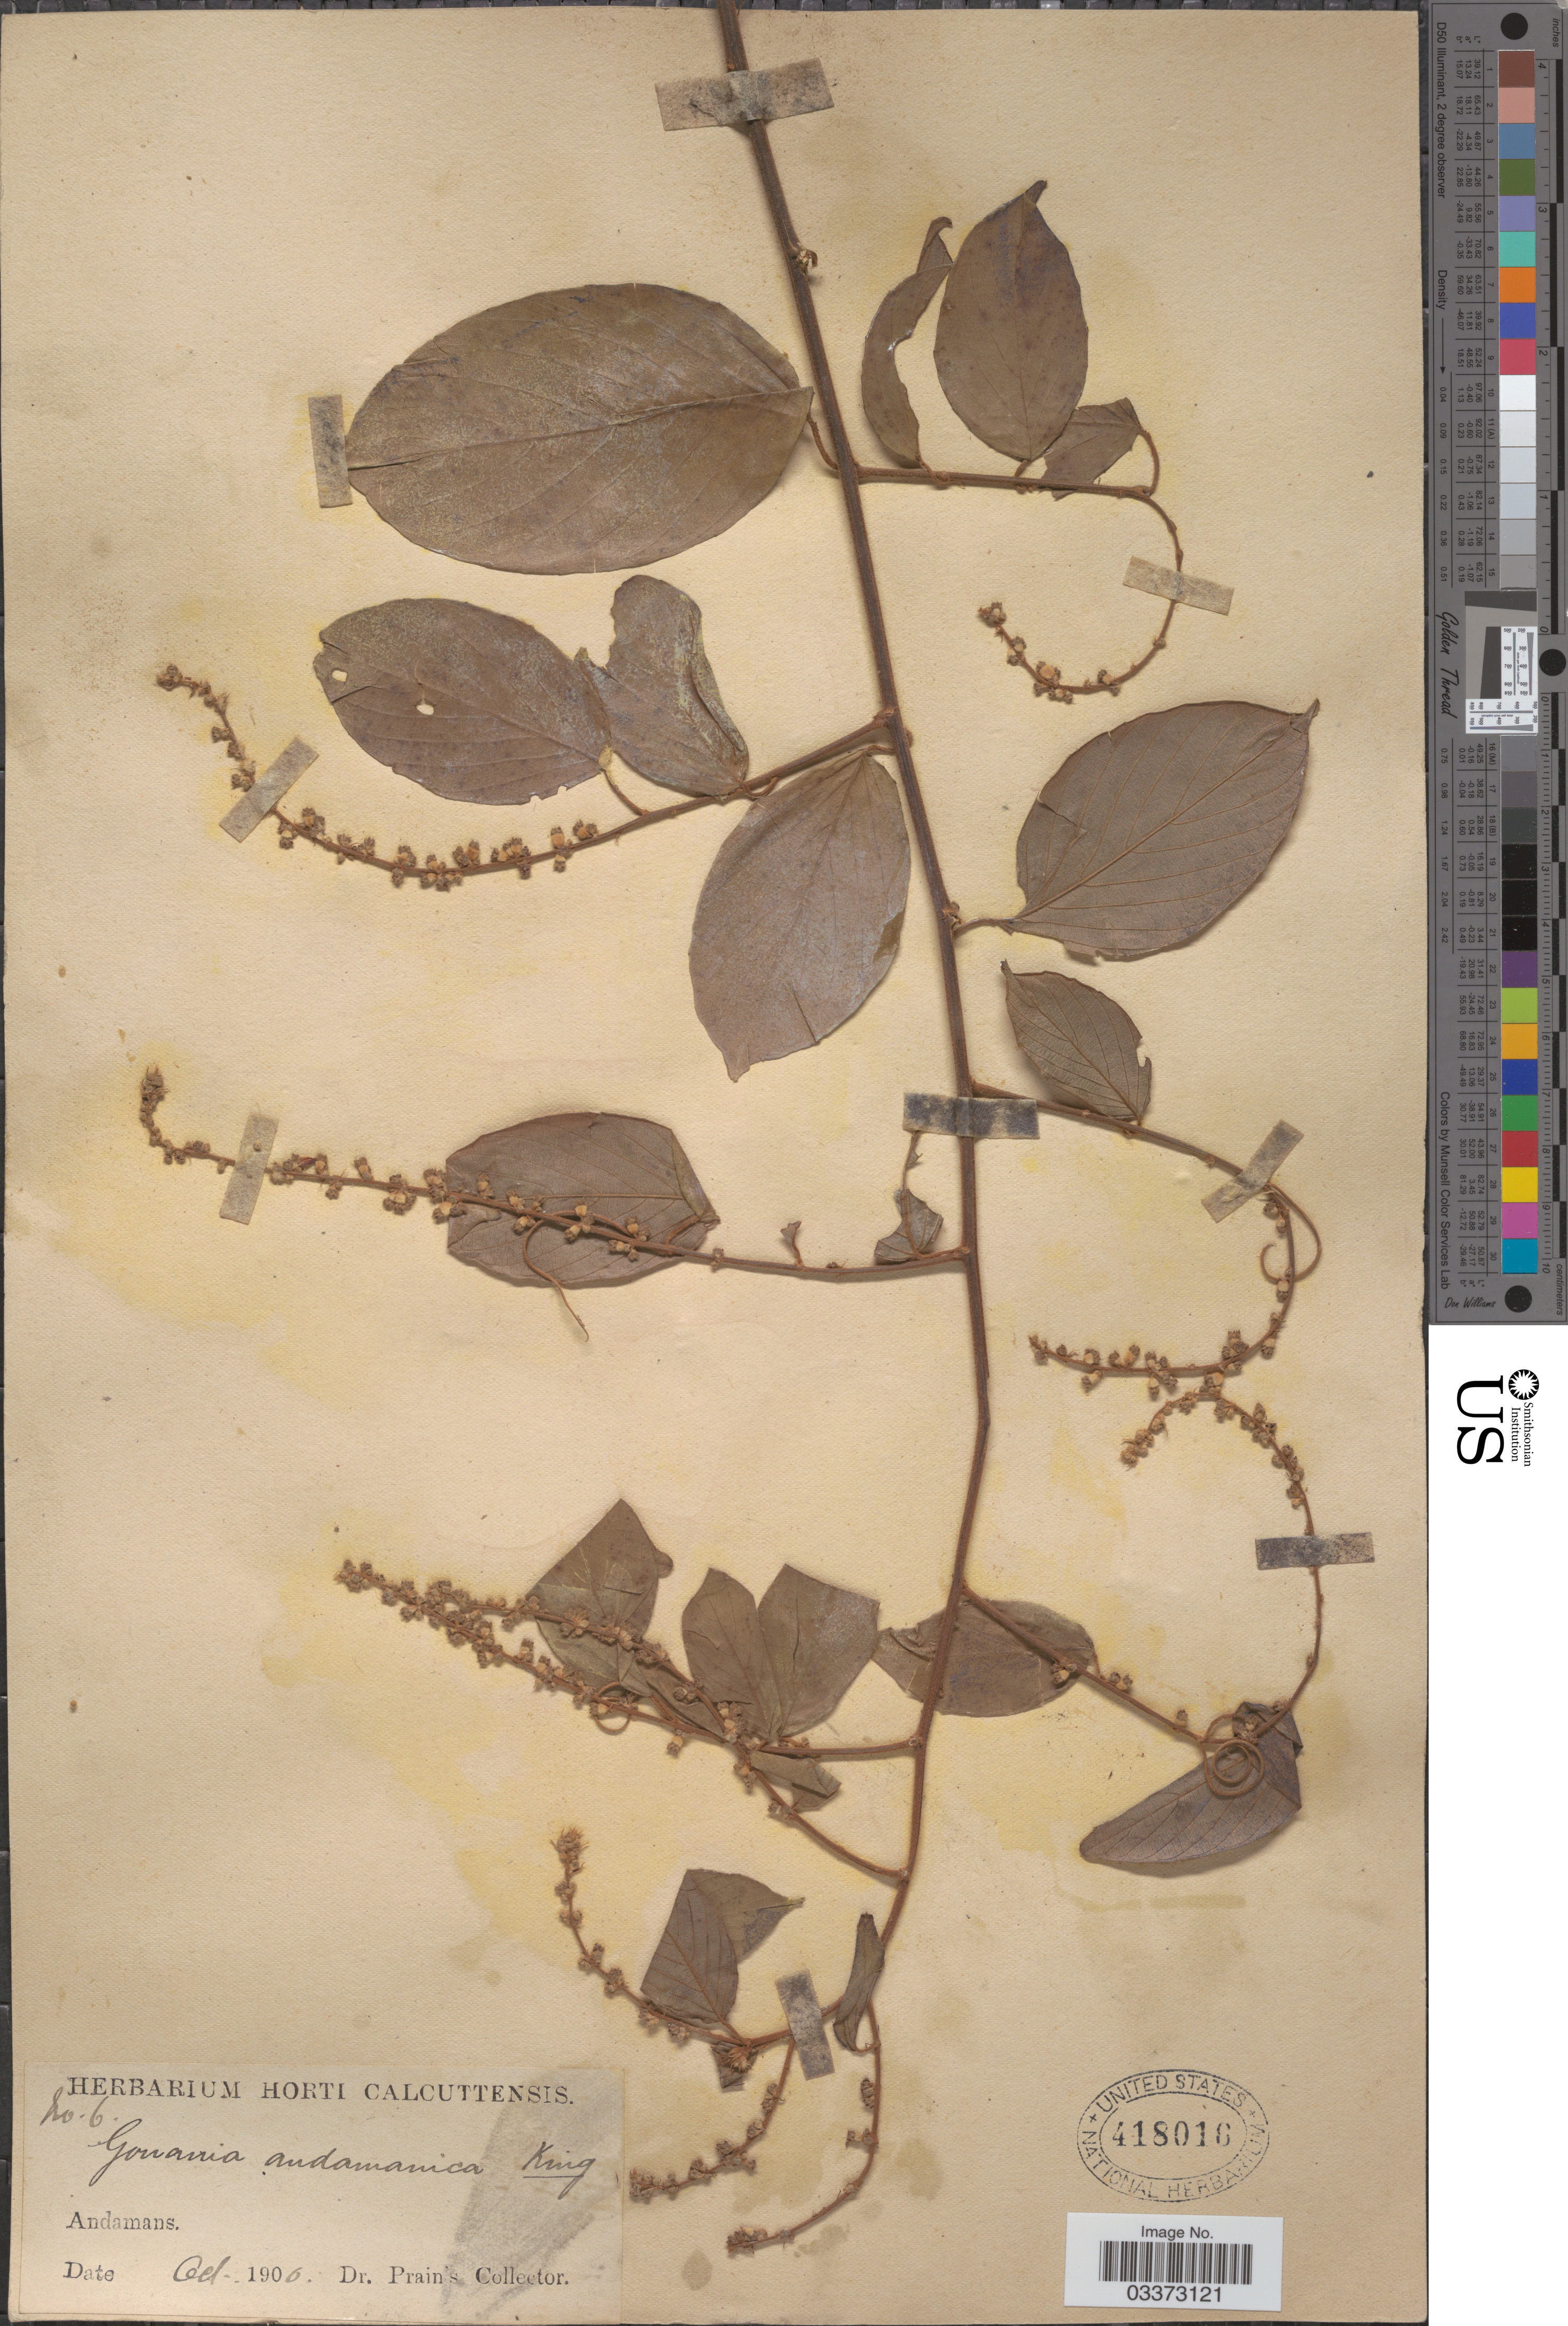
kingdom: Plantae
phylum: Tracheophyta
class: Magnoliopsida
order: Rosales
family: Rhamnaceae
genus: Gouania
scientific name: Gouania andamanica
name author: King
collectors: Dr. Prain's collector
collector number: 6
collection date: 1900-10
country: India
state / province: Andaman and Nicobar Islands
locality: Andamans.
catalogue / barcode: US 418016